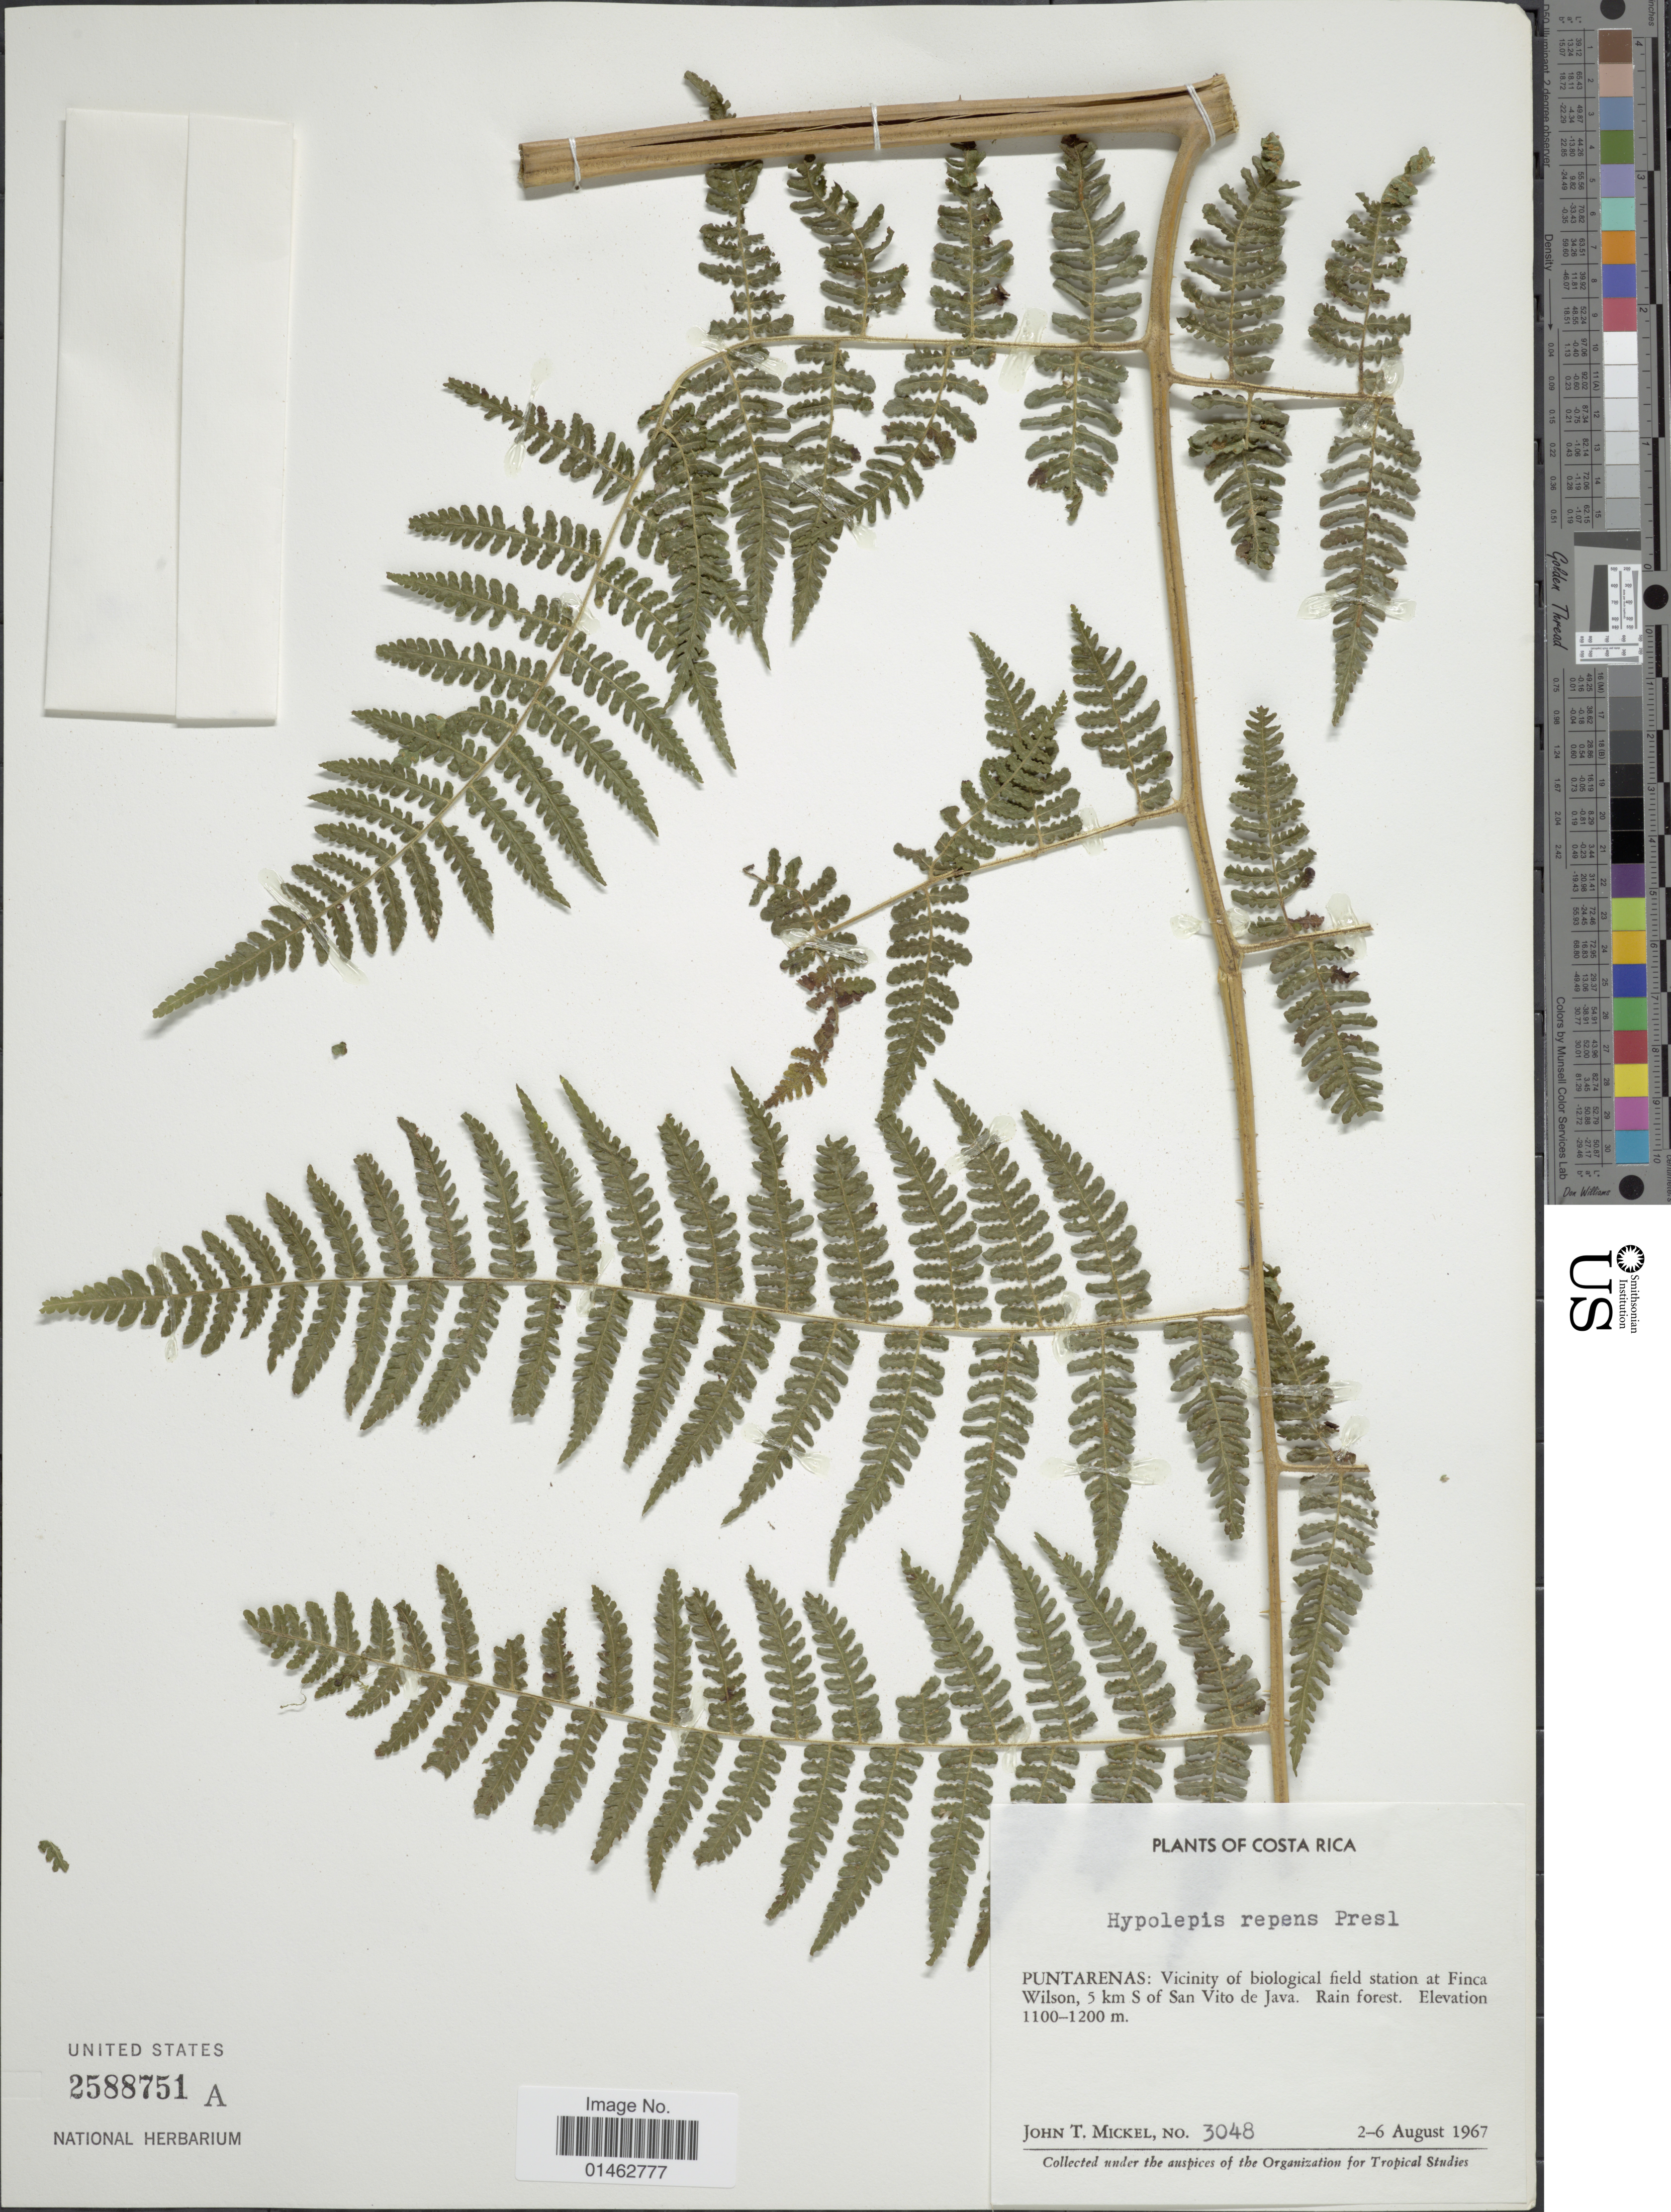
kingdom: Plantae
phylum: Tracheophyta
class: Polypodiopsida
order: Polypodiales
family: Dennstaedtiaceae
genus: Hypolepis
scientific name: Hypolepis repens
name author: (L.) C. Presl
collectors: J. T. Mickel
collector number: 3048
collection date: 1967-08-02/1967-08-06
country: Costa Rica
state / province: Puntarenas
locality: Vicinity of biological field station at Finca Wilson, 5 km S of San Vito de Java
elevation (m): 1100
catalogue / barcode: US 2588751A